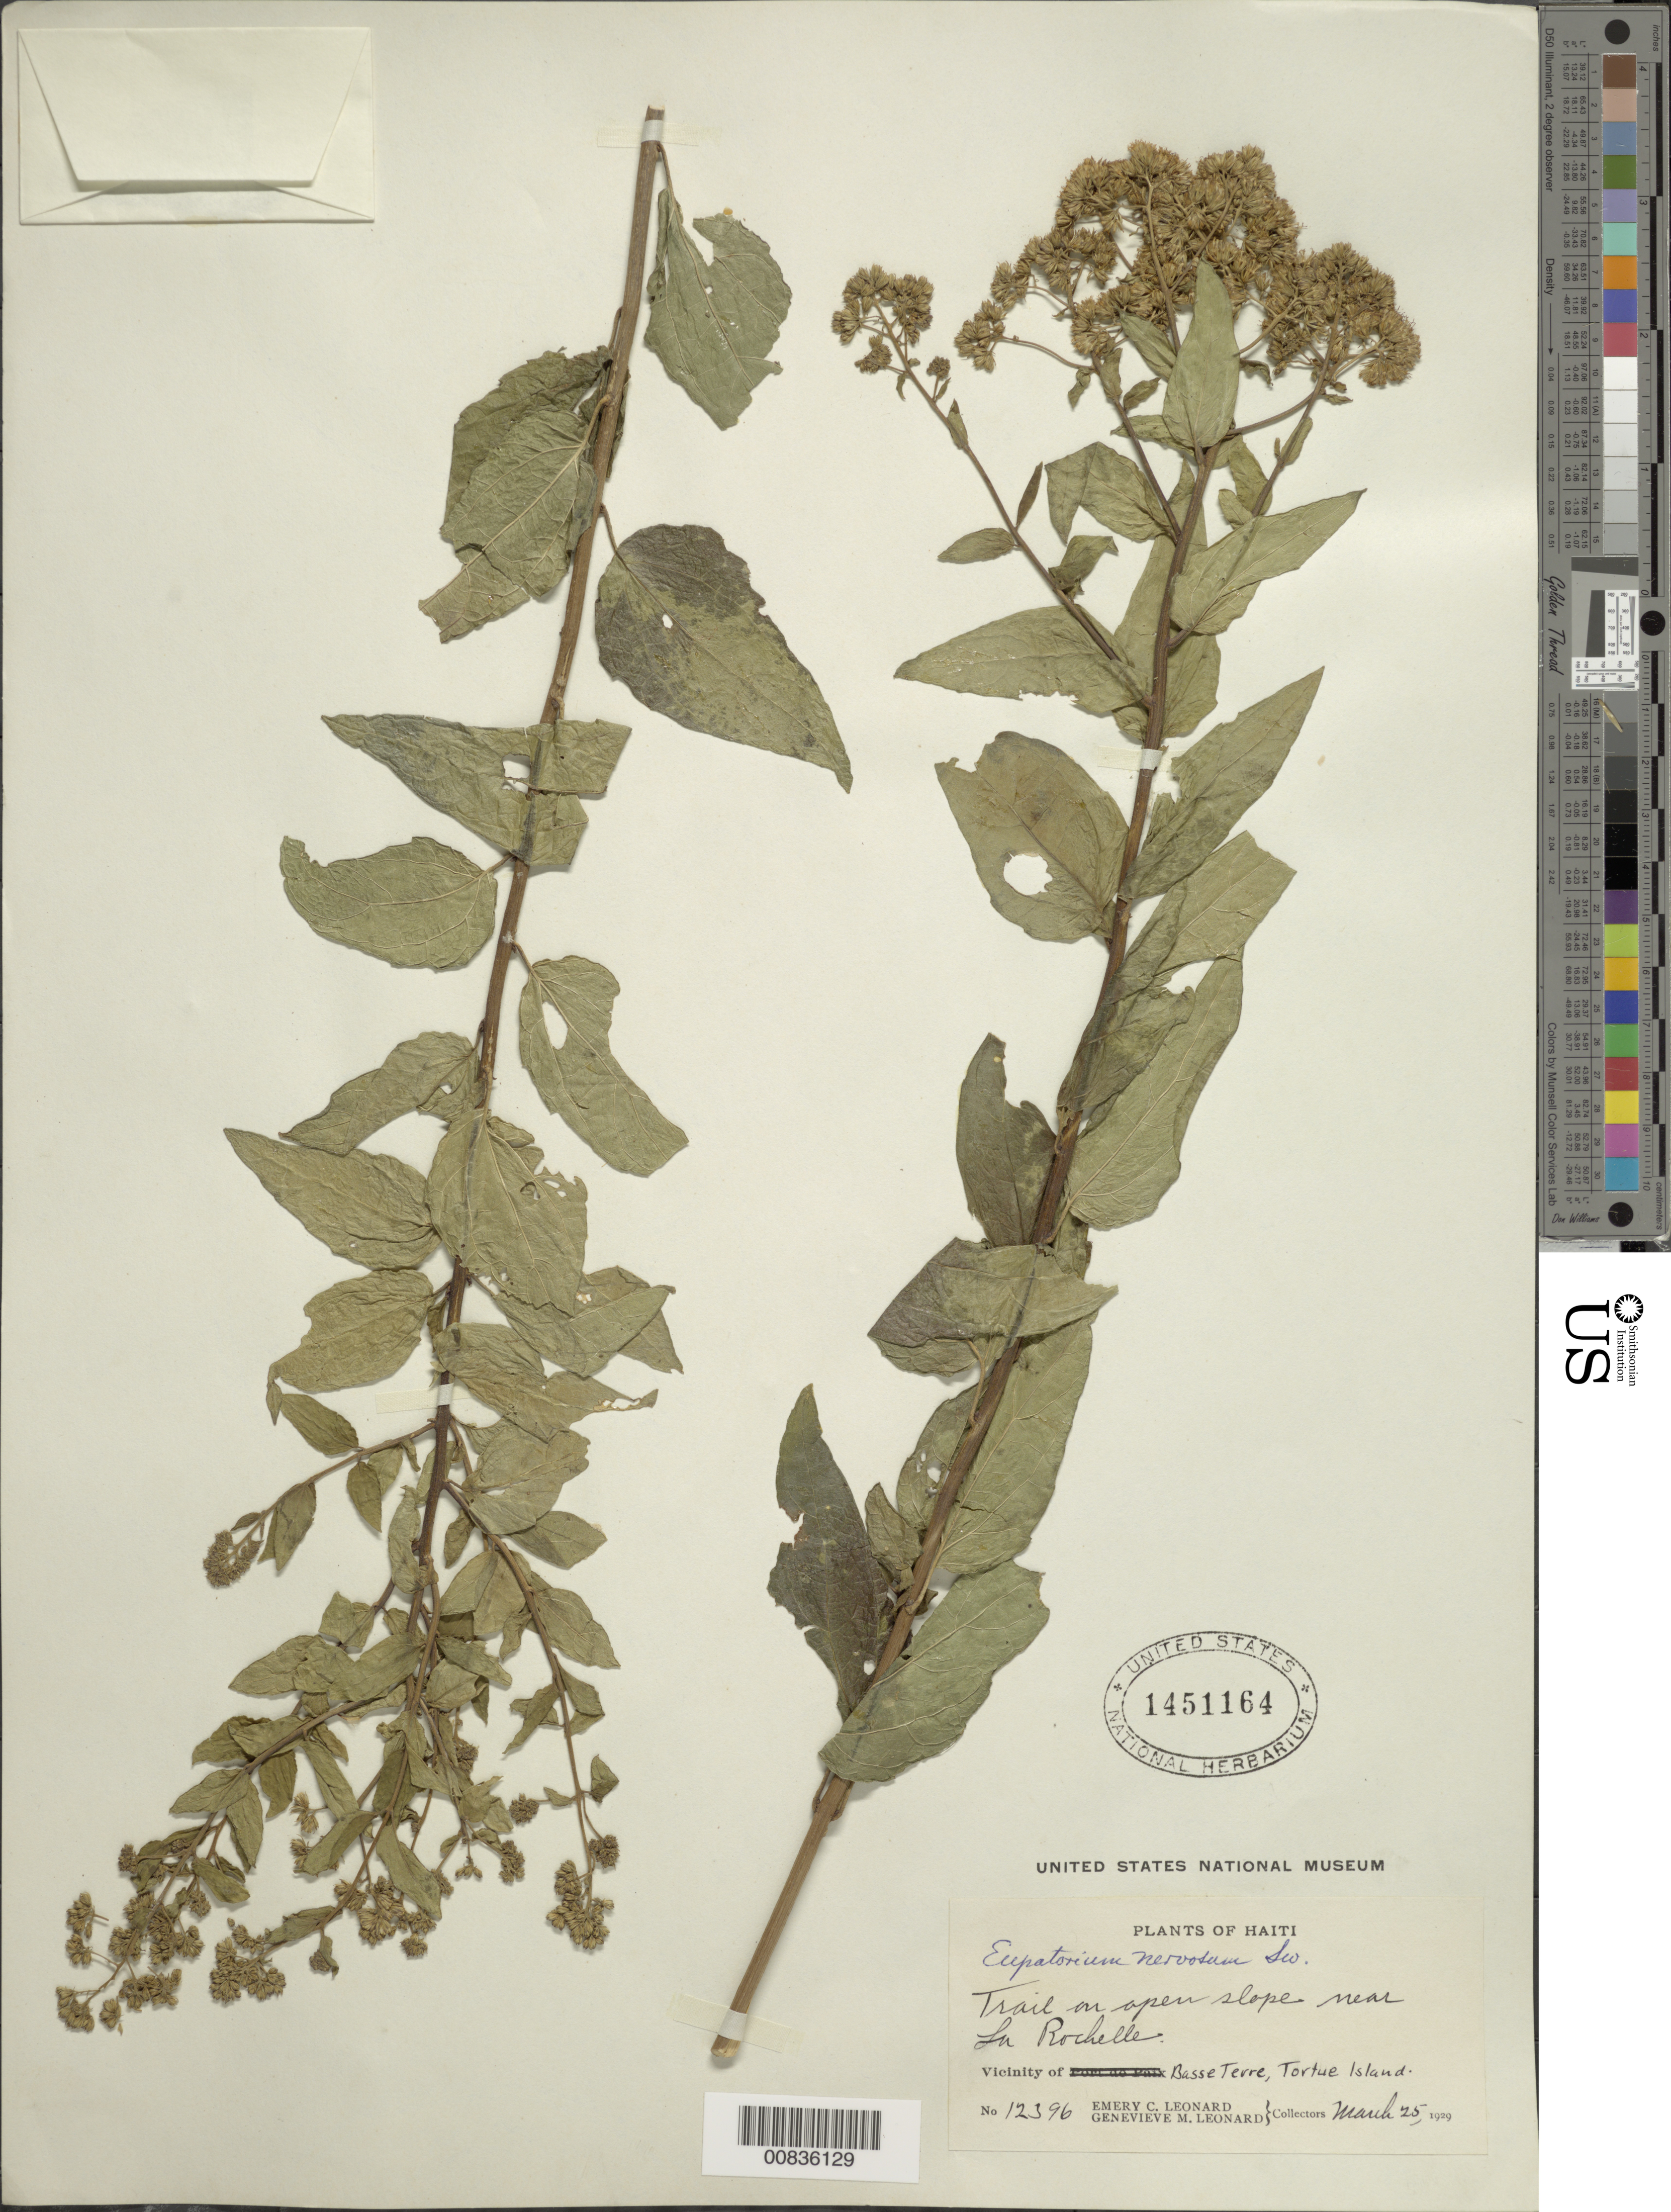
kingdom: Plantae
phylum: Tracheophyta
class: Magnoliopsida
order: Asterales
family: Asteraceae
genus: Koanophyllon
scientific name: Koanophyllon nervosum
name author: (Sw.) R.M. King & H. Rob.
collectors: E. C. Leonard & G. M. Leonard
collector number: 12396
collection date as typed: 25 Mar 1929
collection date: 1929-03-25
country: Haiti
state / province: Nord-Ouest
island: Île de la Tortue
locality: Vicinity of Basse Terre, near La Rochelle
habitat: Trail on open slope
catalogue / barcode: US 1451164